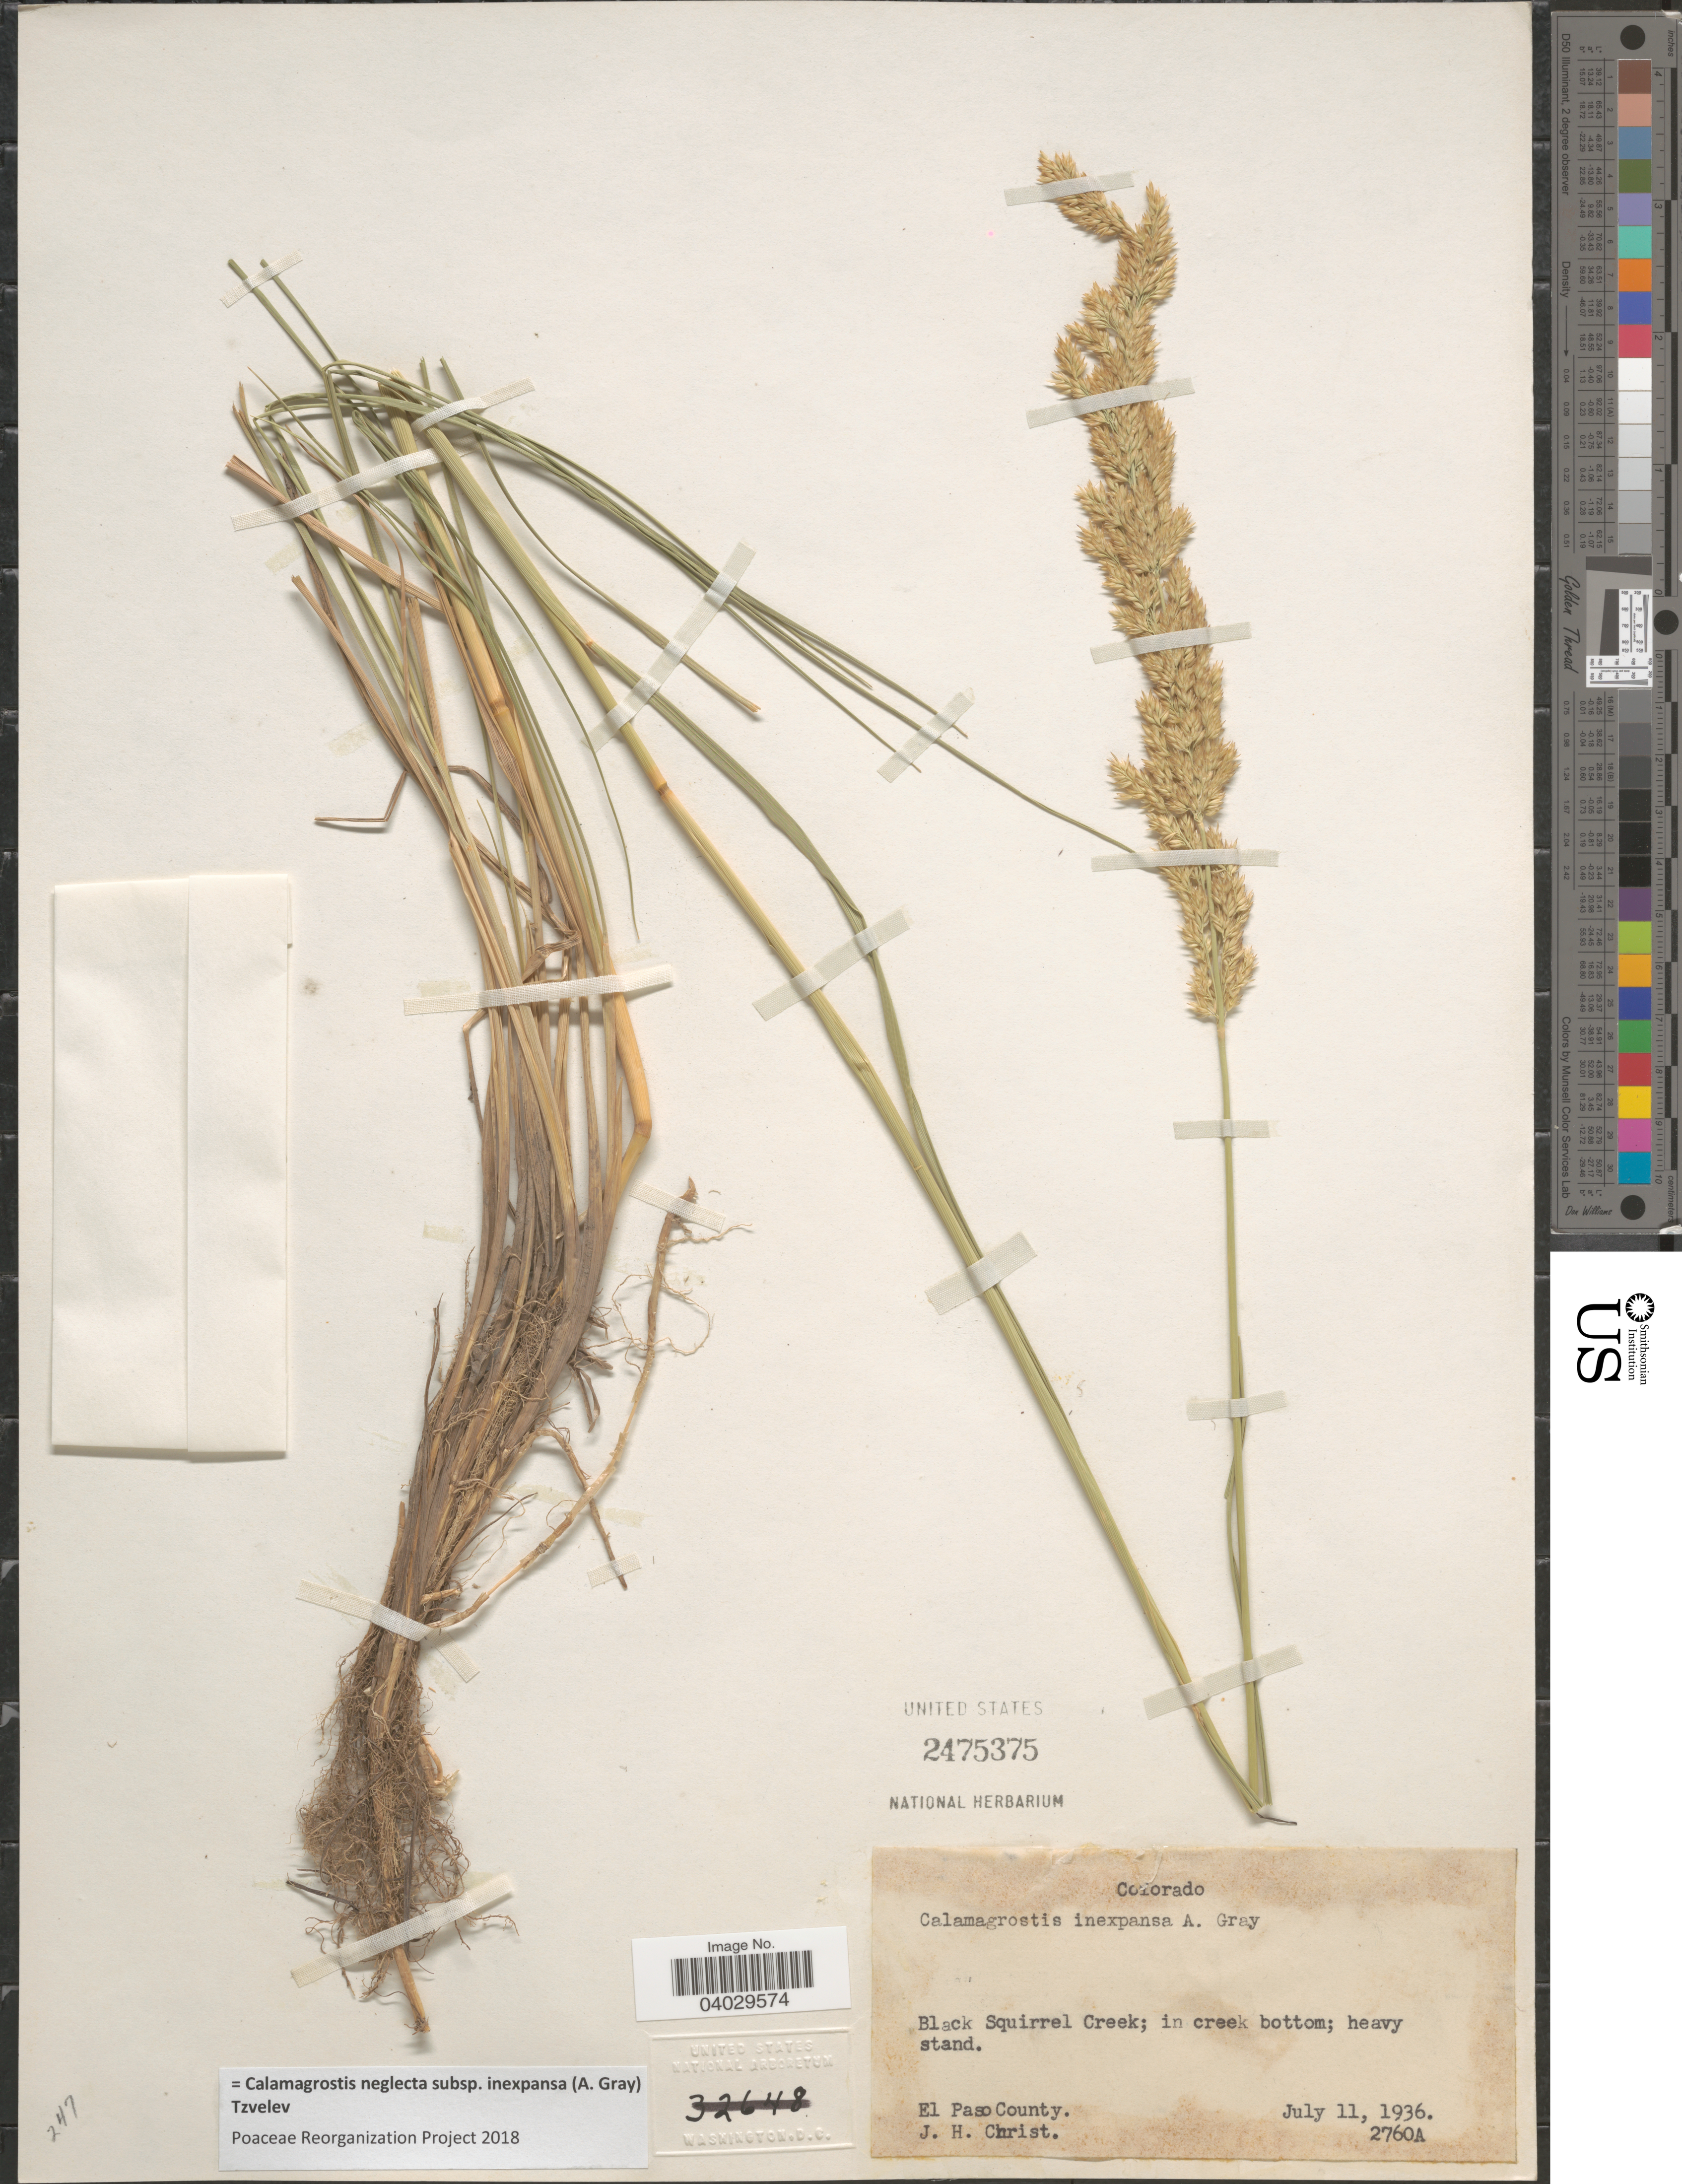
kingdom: Plantae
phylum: Tracheophyta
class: Liliopsida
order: Poales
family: Poaceae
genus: Calamagrostis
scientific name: Calamagrostis neglecta subsp. inexpansa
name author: (A. Gray) Tzvelev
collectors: J. H. Christ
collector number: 2760A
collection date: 1936-07-11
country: United States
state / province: Colorado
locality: Black Squirrel Creek; in creek bottom; heavy stand.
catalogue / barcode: US 2475375